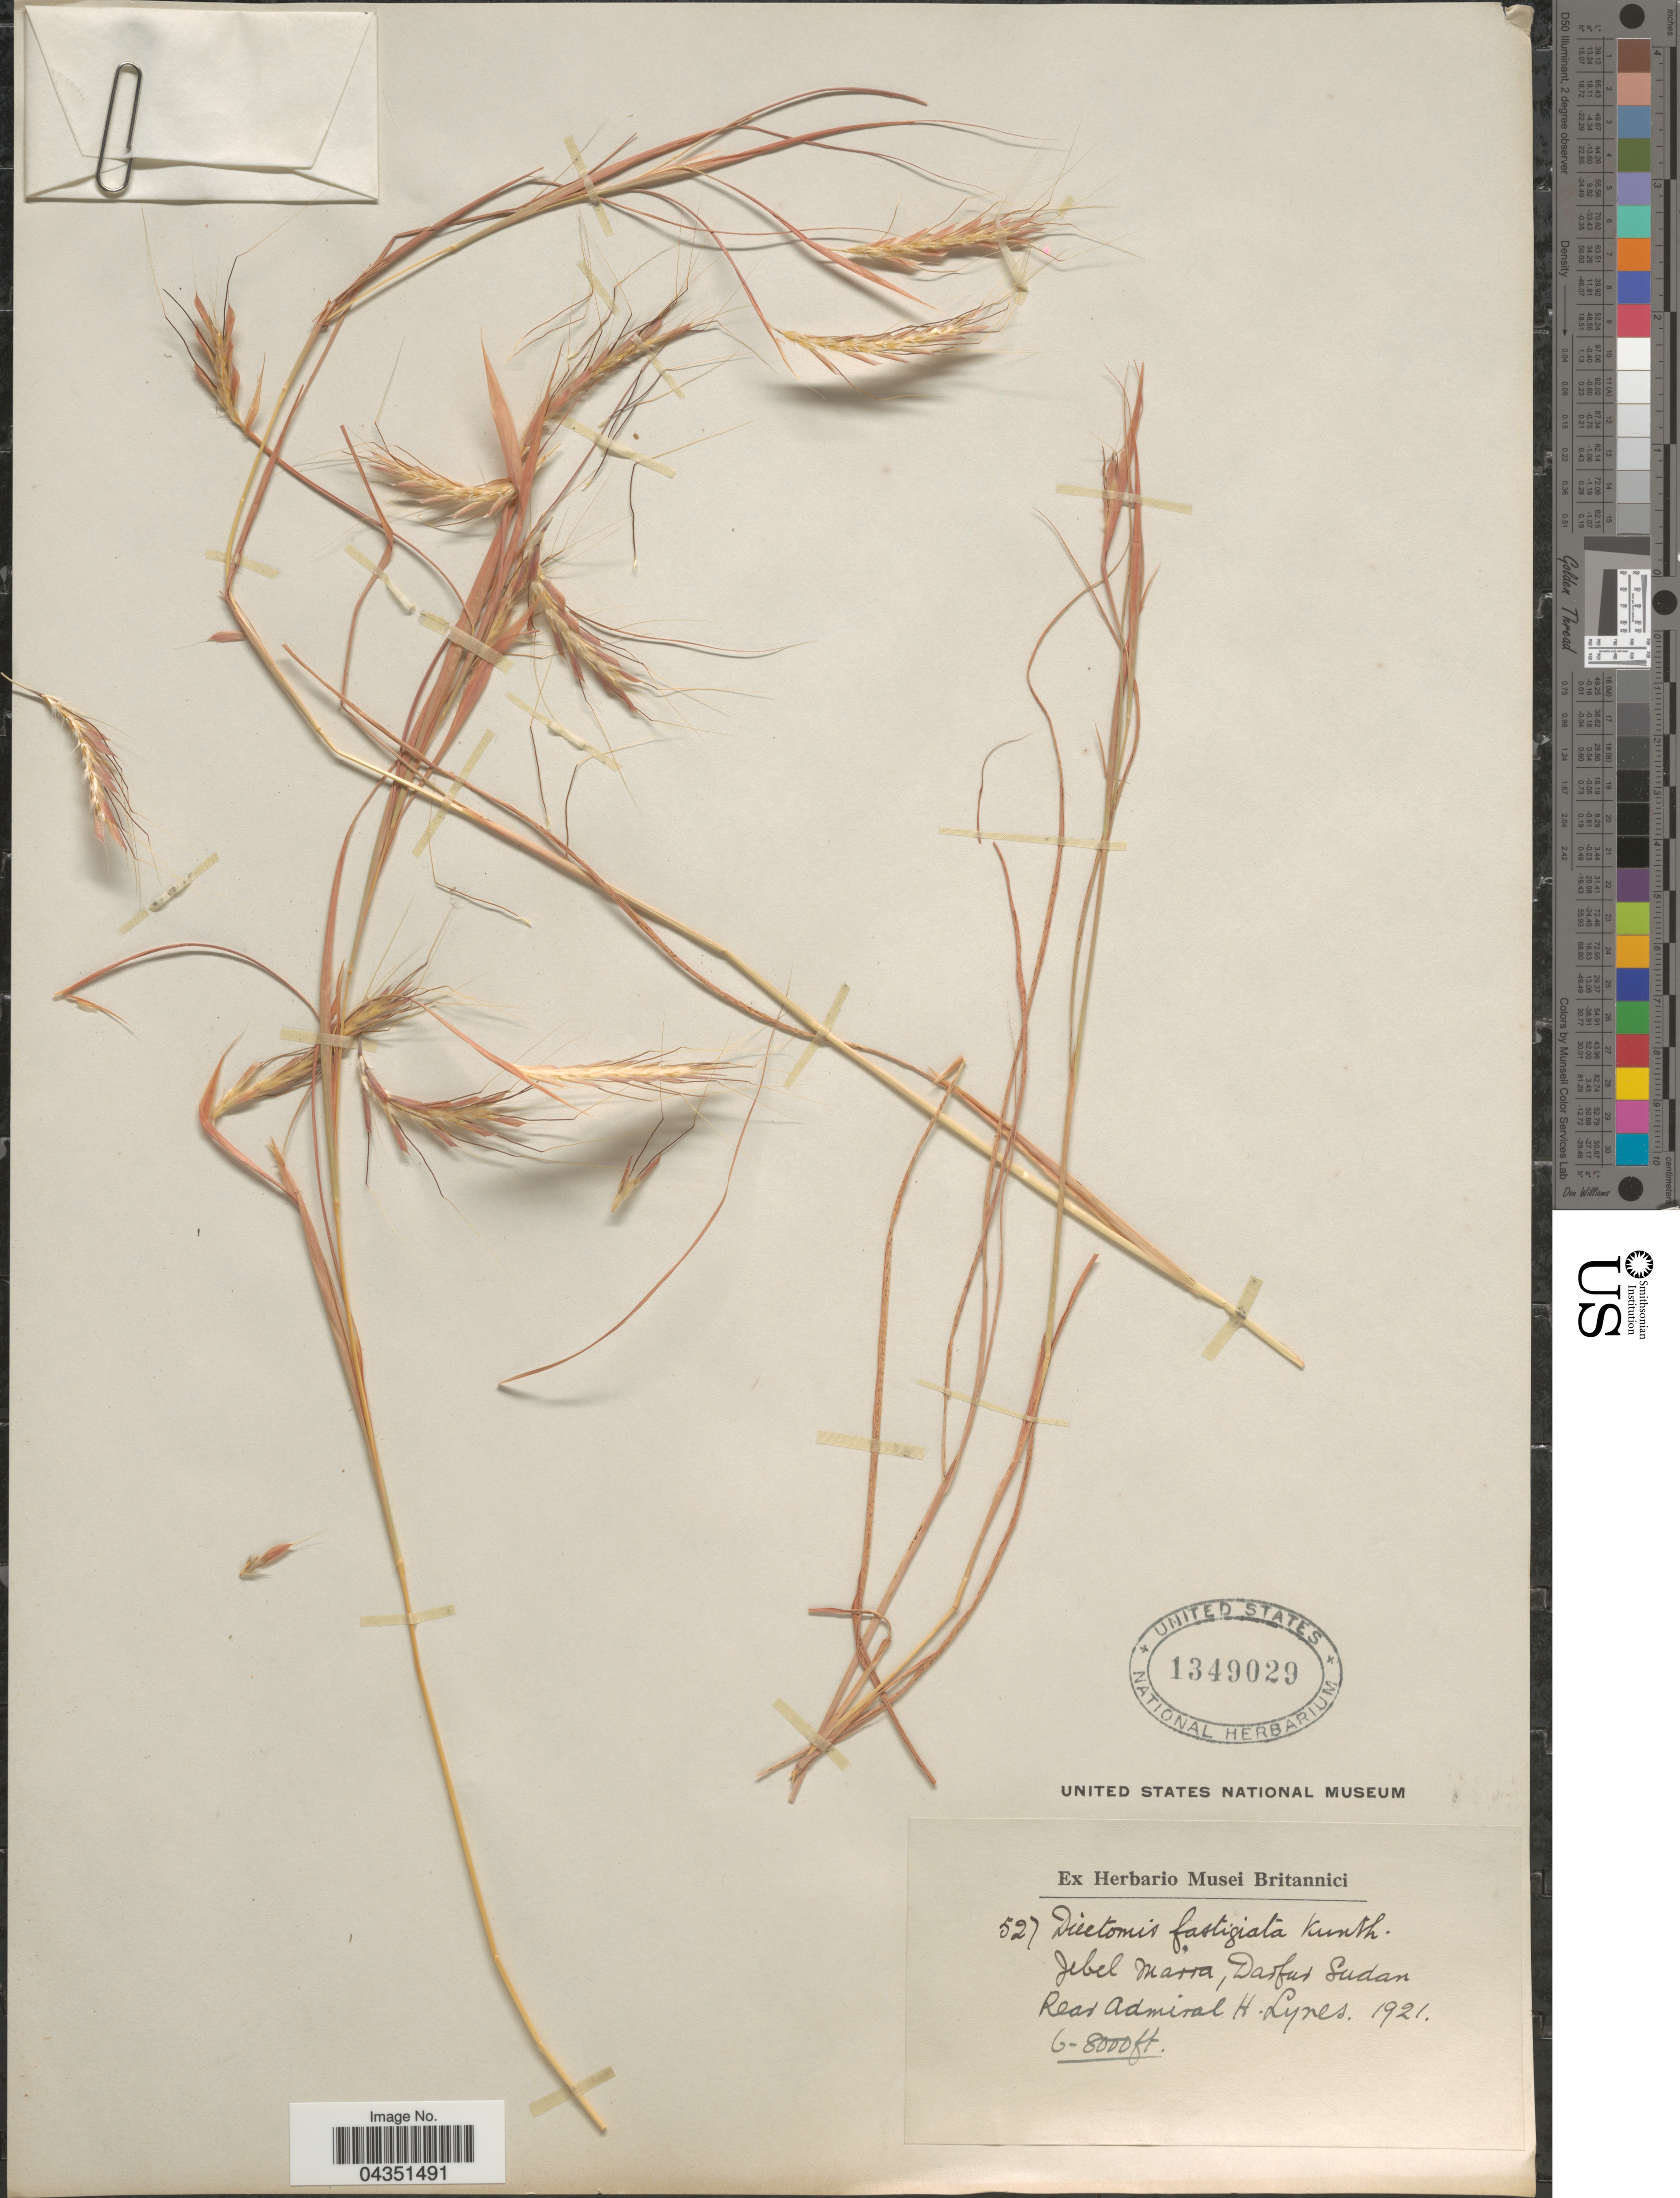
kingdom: Plantae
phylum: Tracheophyta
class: Liliopsida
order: Poales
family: Poaceae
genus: Diectomis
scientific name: Diectomis fastigiata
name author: (Sw.) P. Beauv.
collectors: H. Lynes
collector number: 527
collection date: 1921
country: Sudan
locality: Jebel Marra, Darfur Sudan. Rear Admiral.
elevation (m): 1829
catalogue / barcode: US 1349029